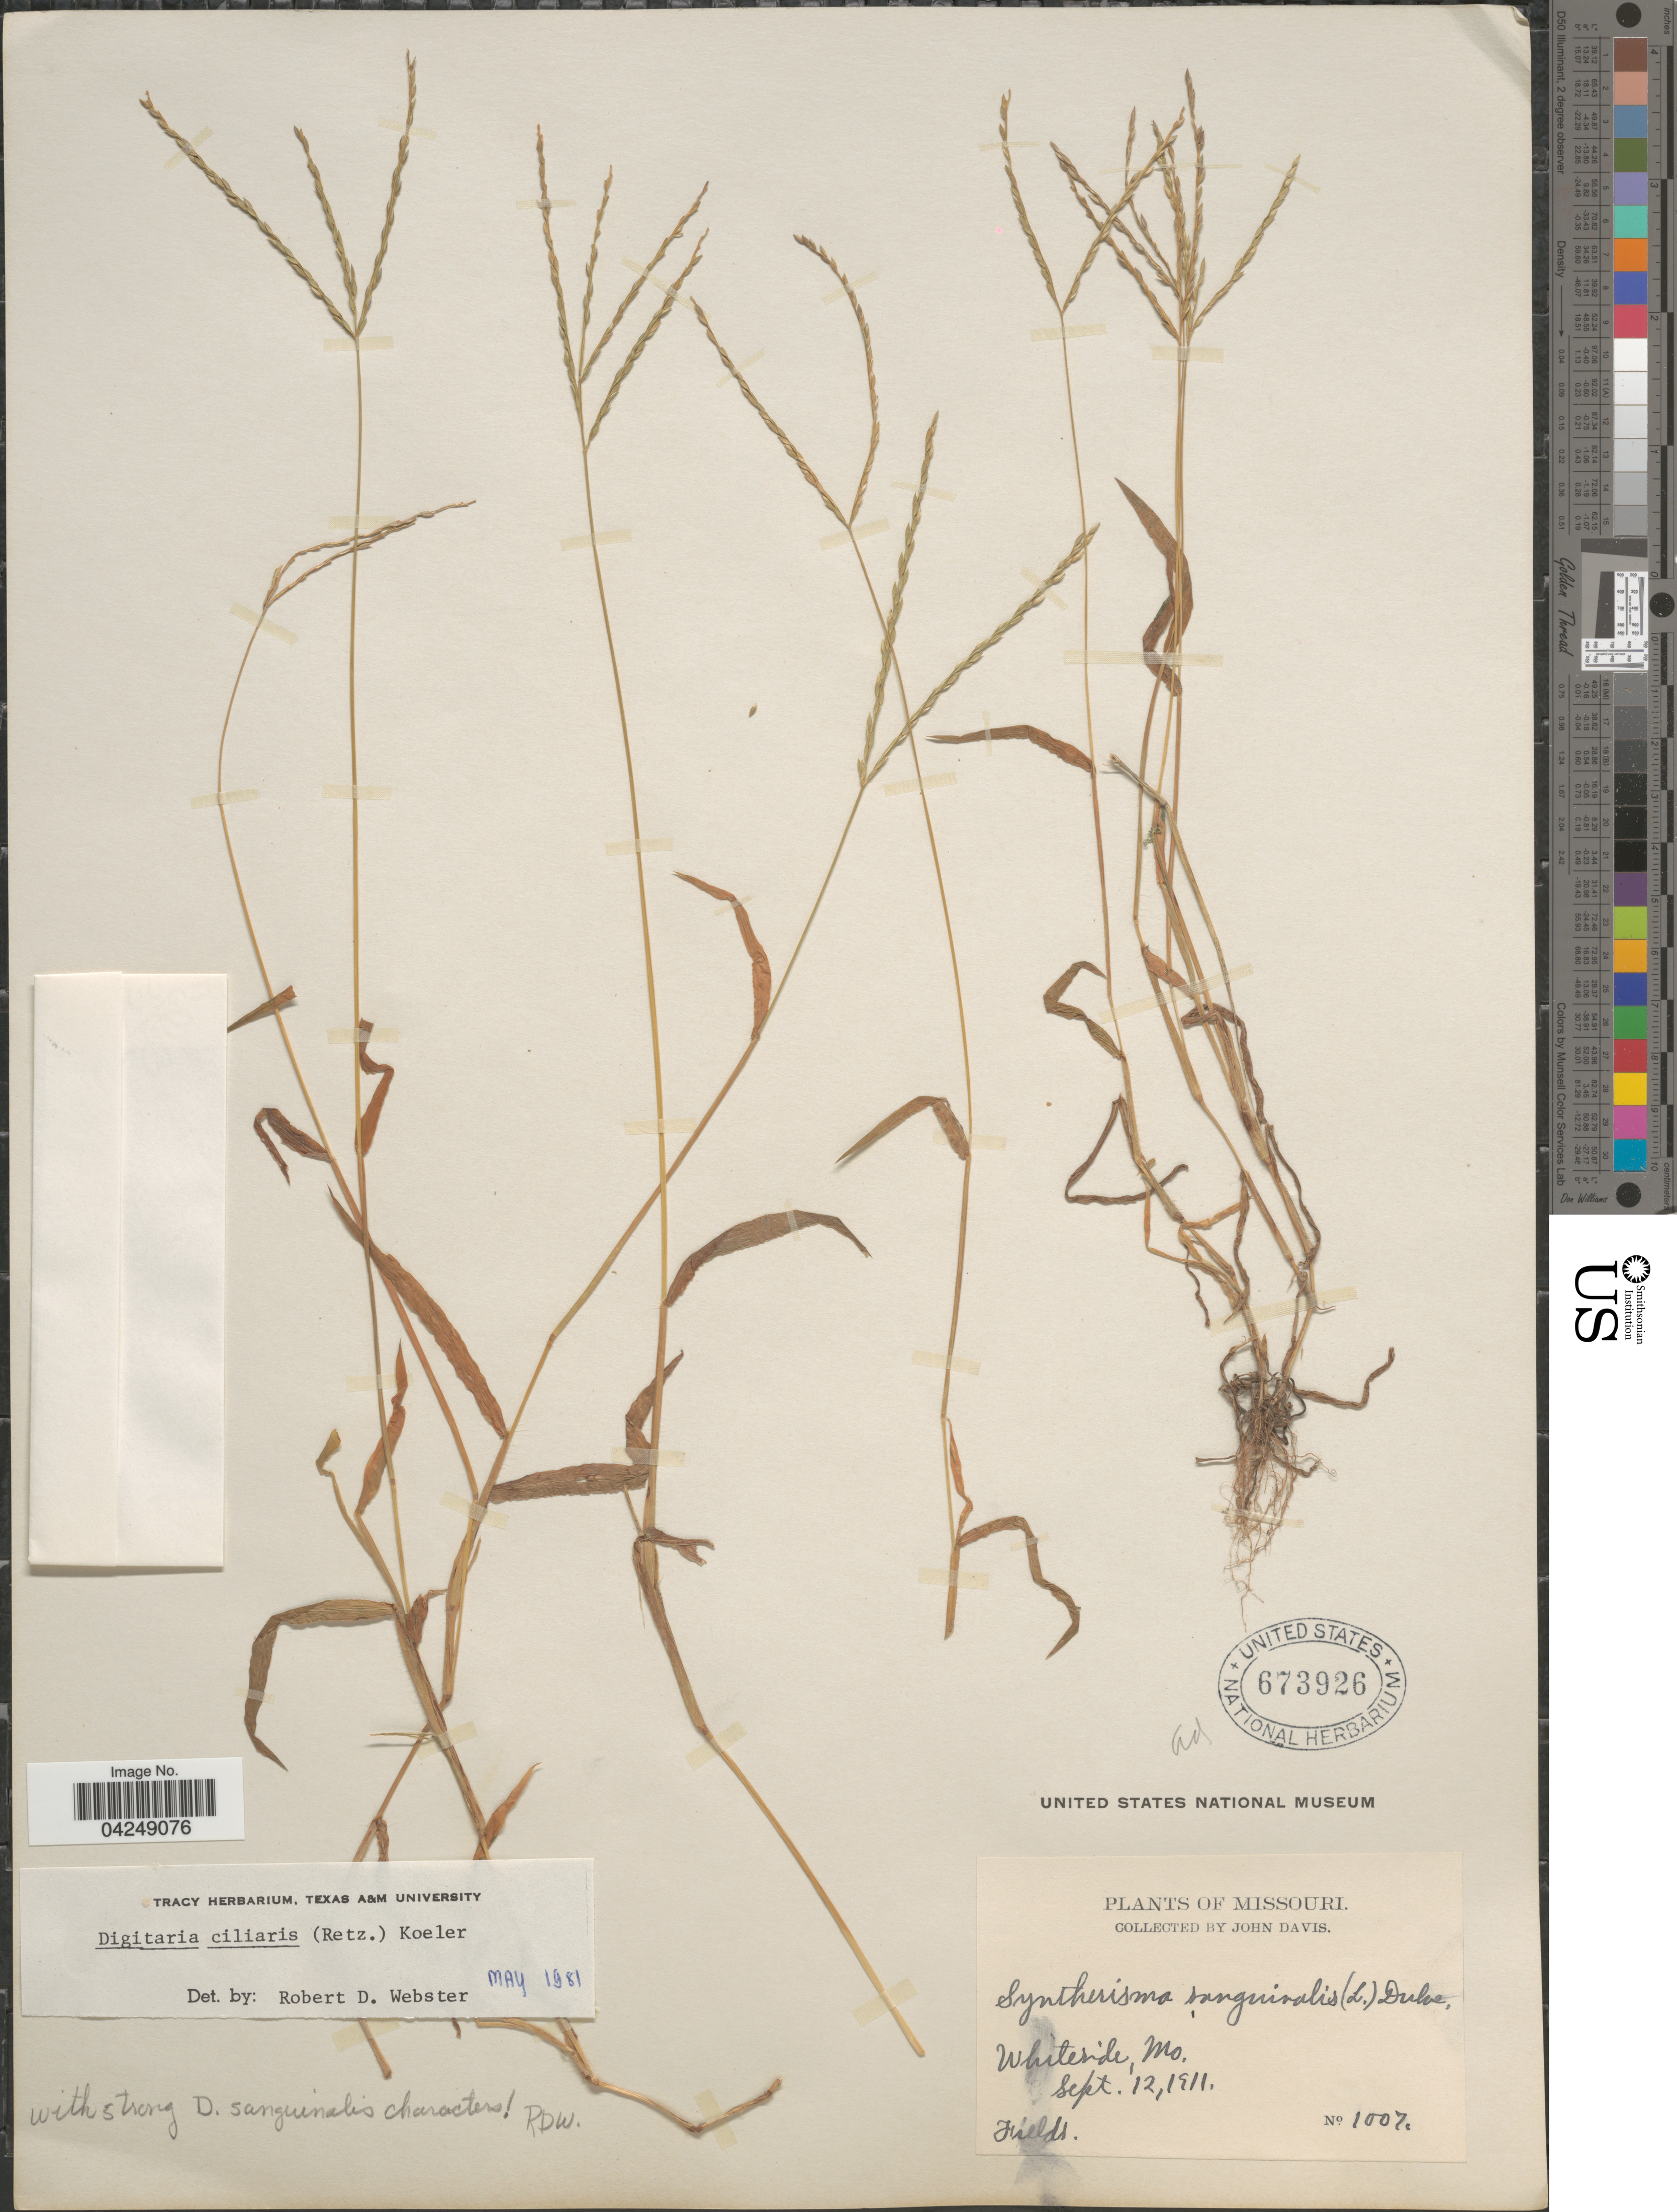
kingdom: Plantae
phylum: Tracheophyta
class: Liliopsida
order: Poales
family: Poaceae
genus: Digitaria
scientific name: Digitaria ciliaris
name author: (Retz.) Koeler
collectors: J. Davis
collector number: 1007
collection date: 1911-09-12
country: United States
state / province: Missouri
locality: Whiteside. Fields.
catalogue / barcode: US 673926